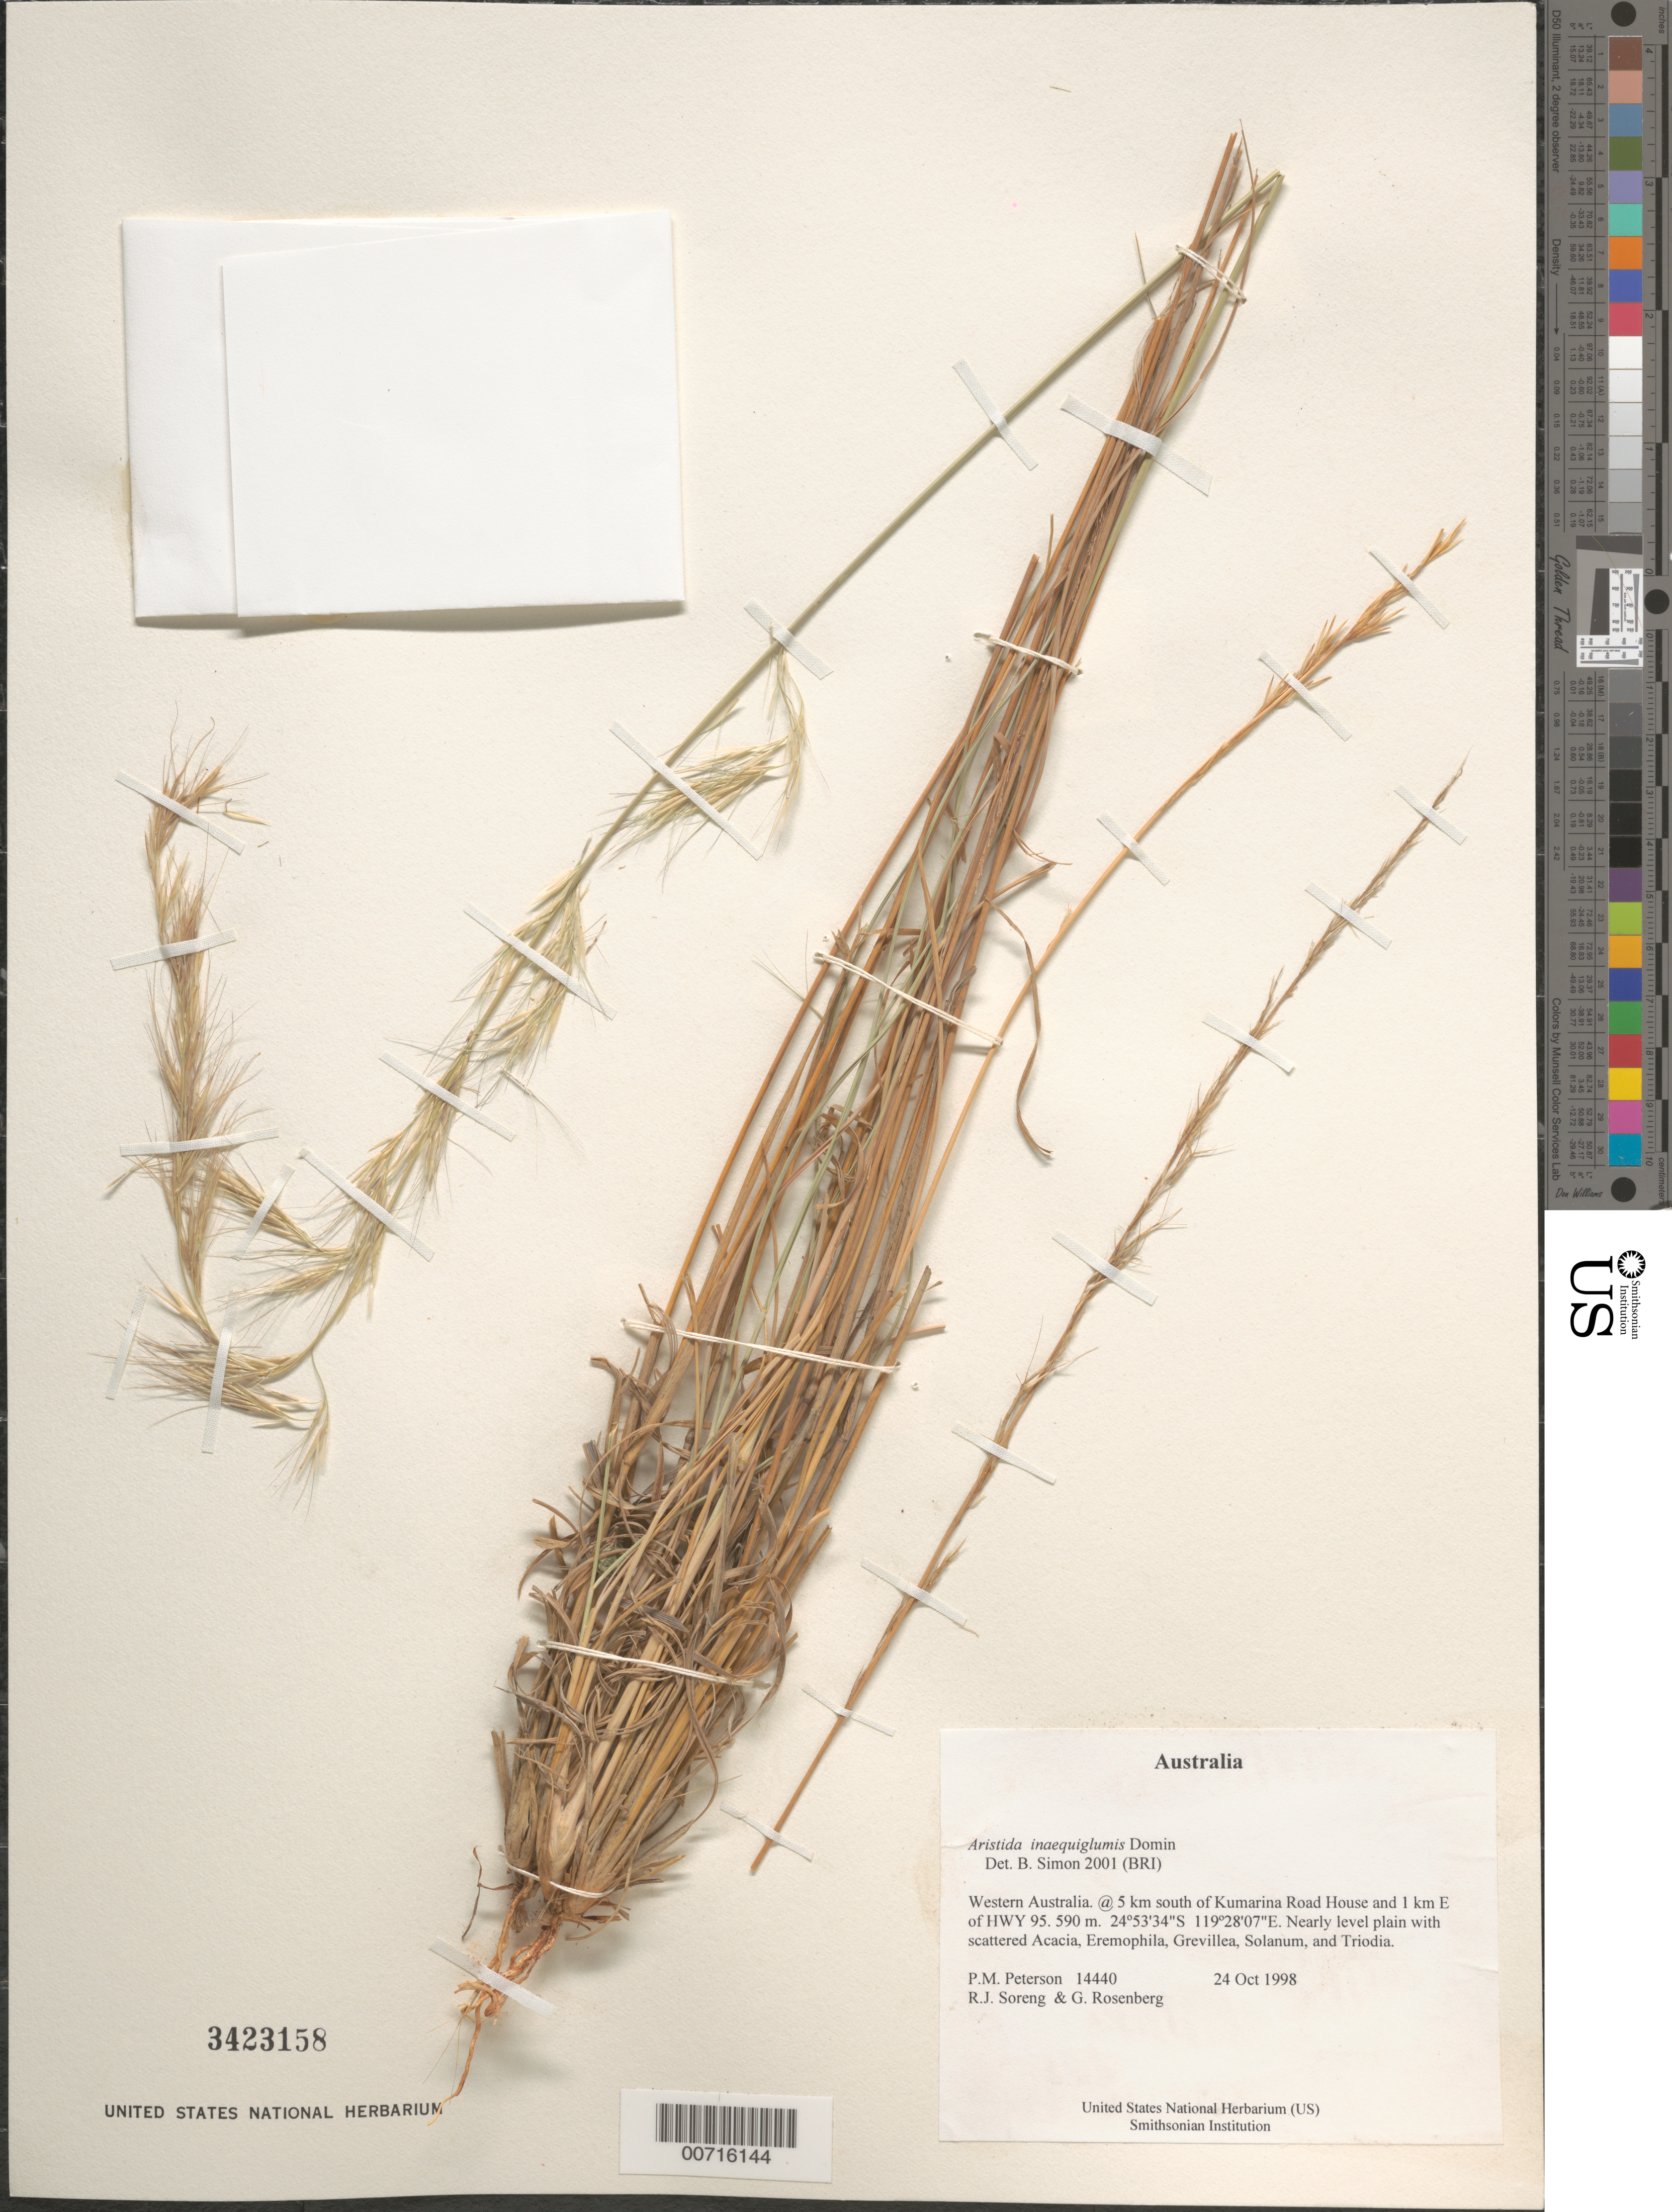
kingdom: Plantae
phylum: Tracheophyta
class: Liliopsida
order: Poales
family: Poaceae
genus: Aristida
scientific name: Aristida inaequiglumis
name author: Domin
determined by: Simon, B.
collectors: P. M. Peterson, R. J. Soreng & G. Rosenberg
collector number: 14440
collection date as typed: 24 Oct 1998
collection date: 1998-10-24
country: Australia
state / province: Western Australia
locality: @ 5 km south of Kumarina Road House and 1 km E of HWY 95.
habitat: Nearly level plain with scattered Acacia, Eremophila, Grevillea, Solanum, and Triodia.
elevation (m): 590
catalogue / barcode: US 3423158